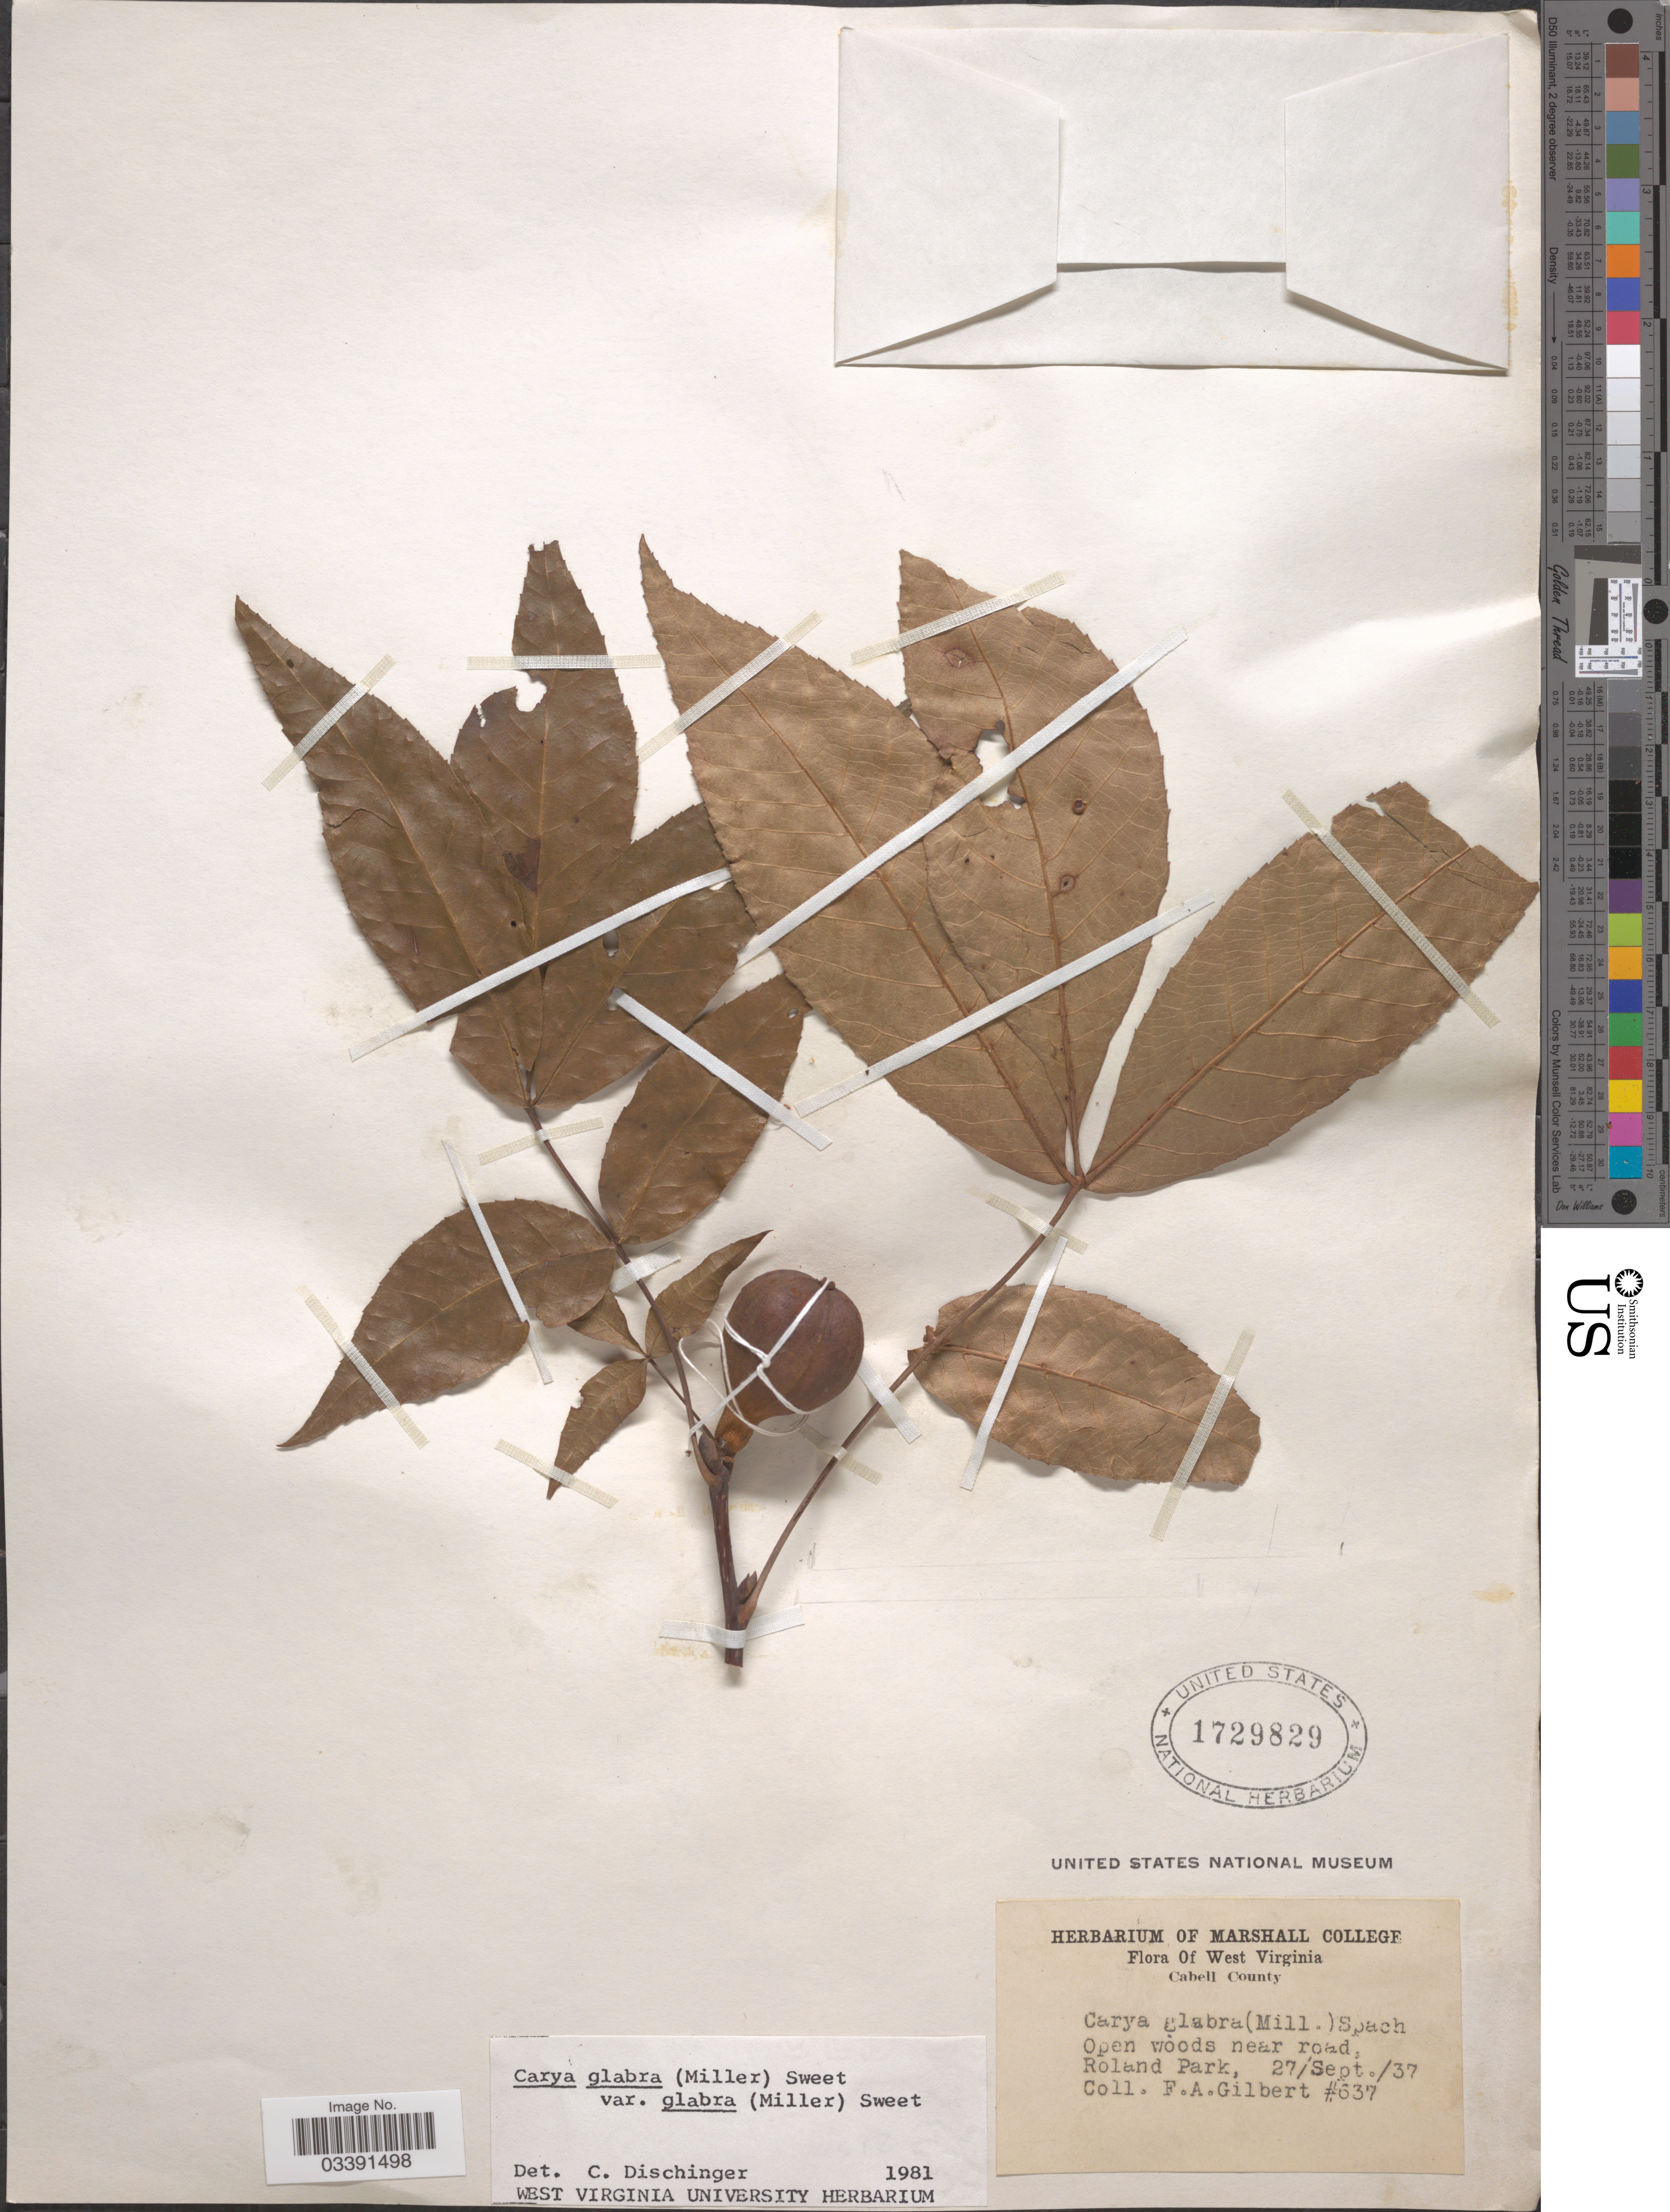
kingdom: Plantae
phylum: Tracheophyta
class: Magnoliopsida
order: Fagales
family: Juglandaceae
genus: Carya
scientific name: Carya glabra var. glabra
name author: (Mill.) Sweet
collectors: F. A. Gilbert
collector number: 637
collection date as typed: Transcribed d/m/y: 27/9/37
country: United States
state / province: West Virginia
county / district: Cabell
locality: Cabell County. Open woods near road, Roland Park.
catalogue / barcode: US 1729829